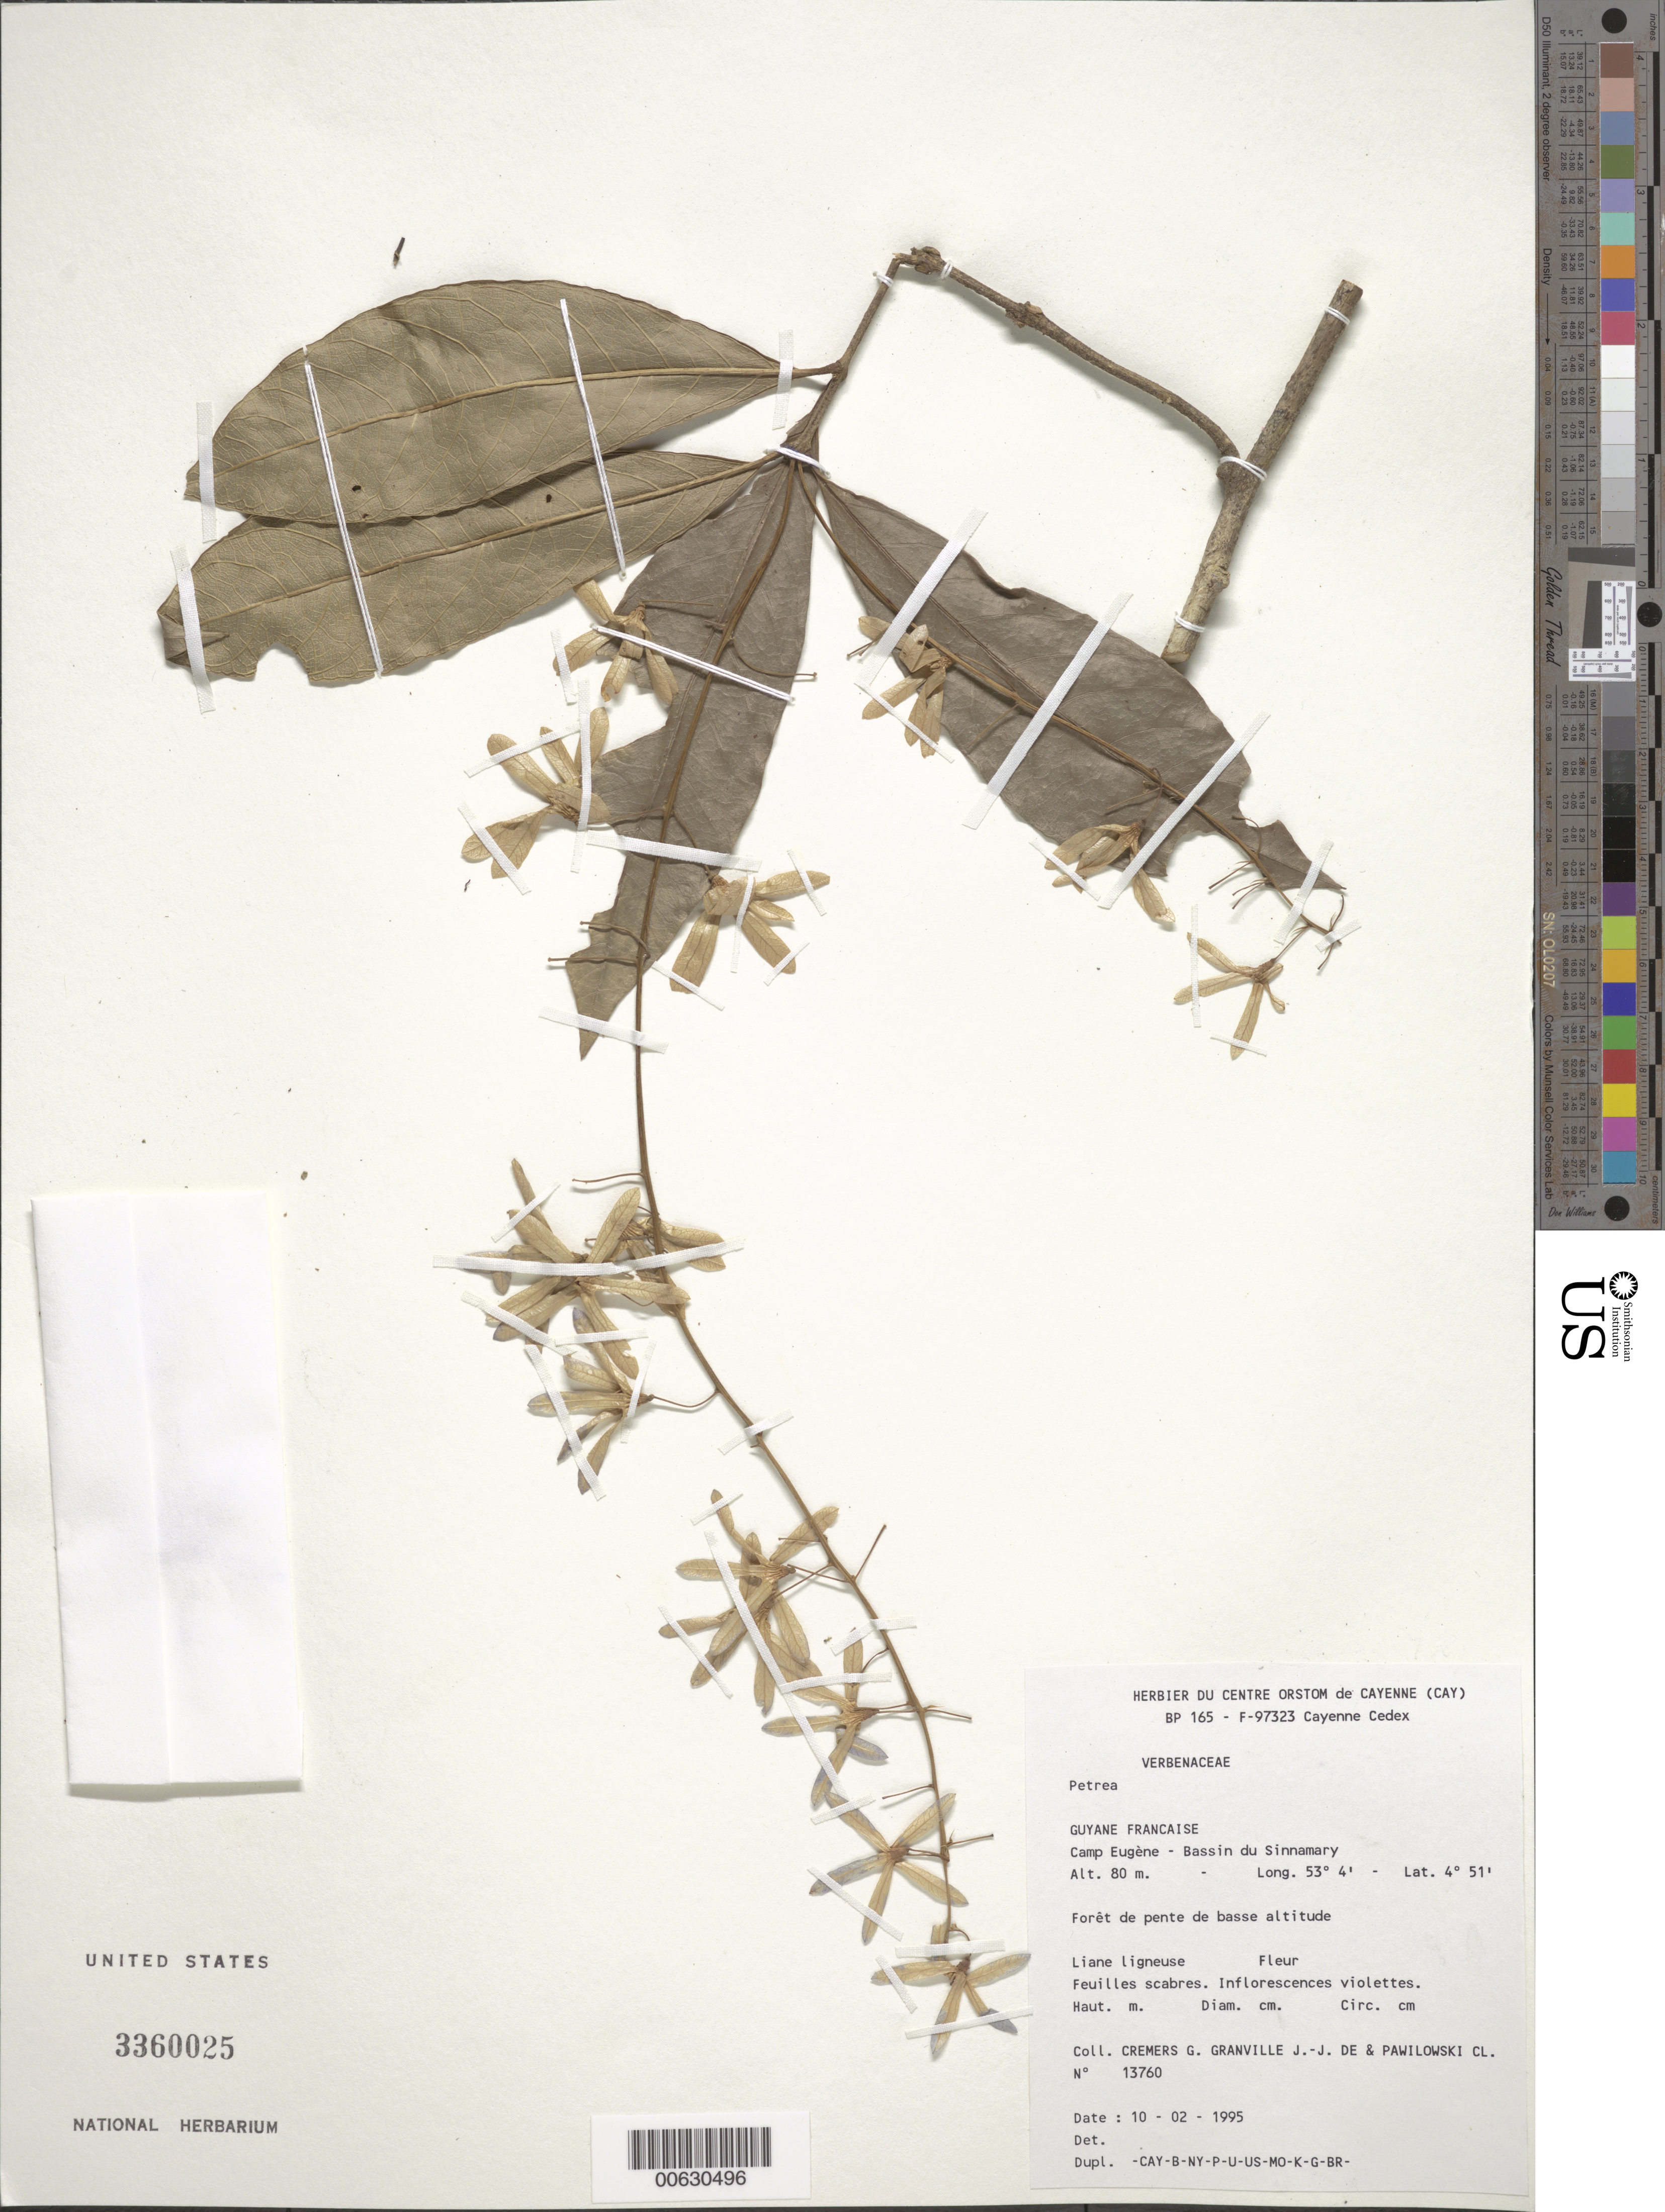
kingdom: Plantae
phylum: Tracheophyta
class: Magnoliopsida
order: Lamiales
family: Verbenaceae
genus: Petrea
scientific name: Petrea sp.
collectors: G. Cremers, J.-J. de Granville & C. Pawilowski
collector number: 13760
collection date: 1995-02-10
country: French Guiana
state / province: Cayenne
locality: Camp Eugène - Bassin du Sinnamary.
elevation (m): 80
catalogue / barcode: US 3360025